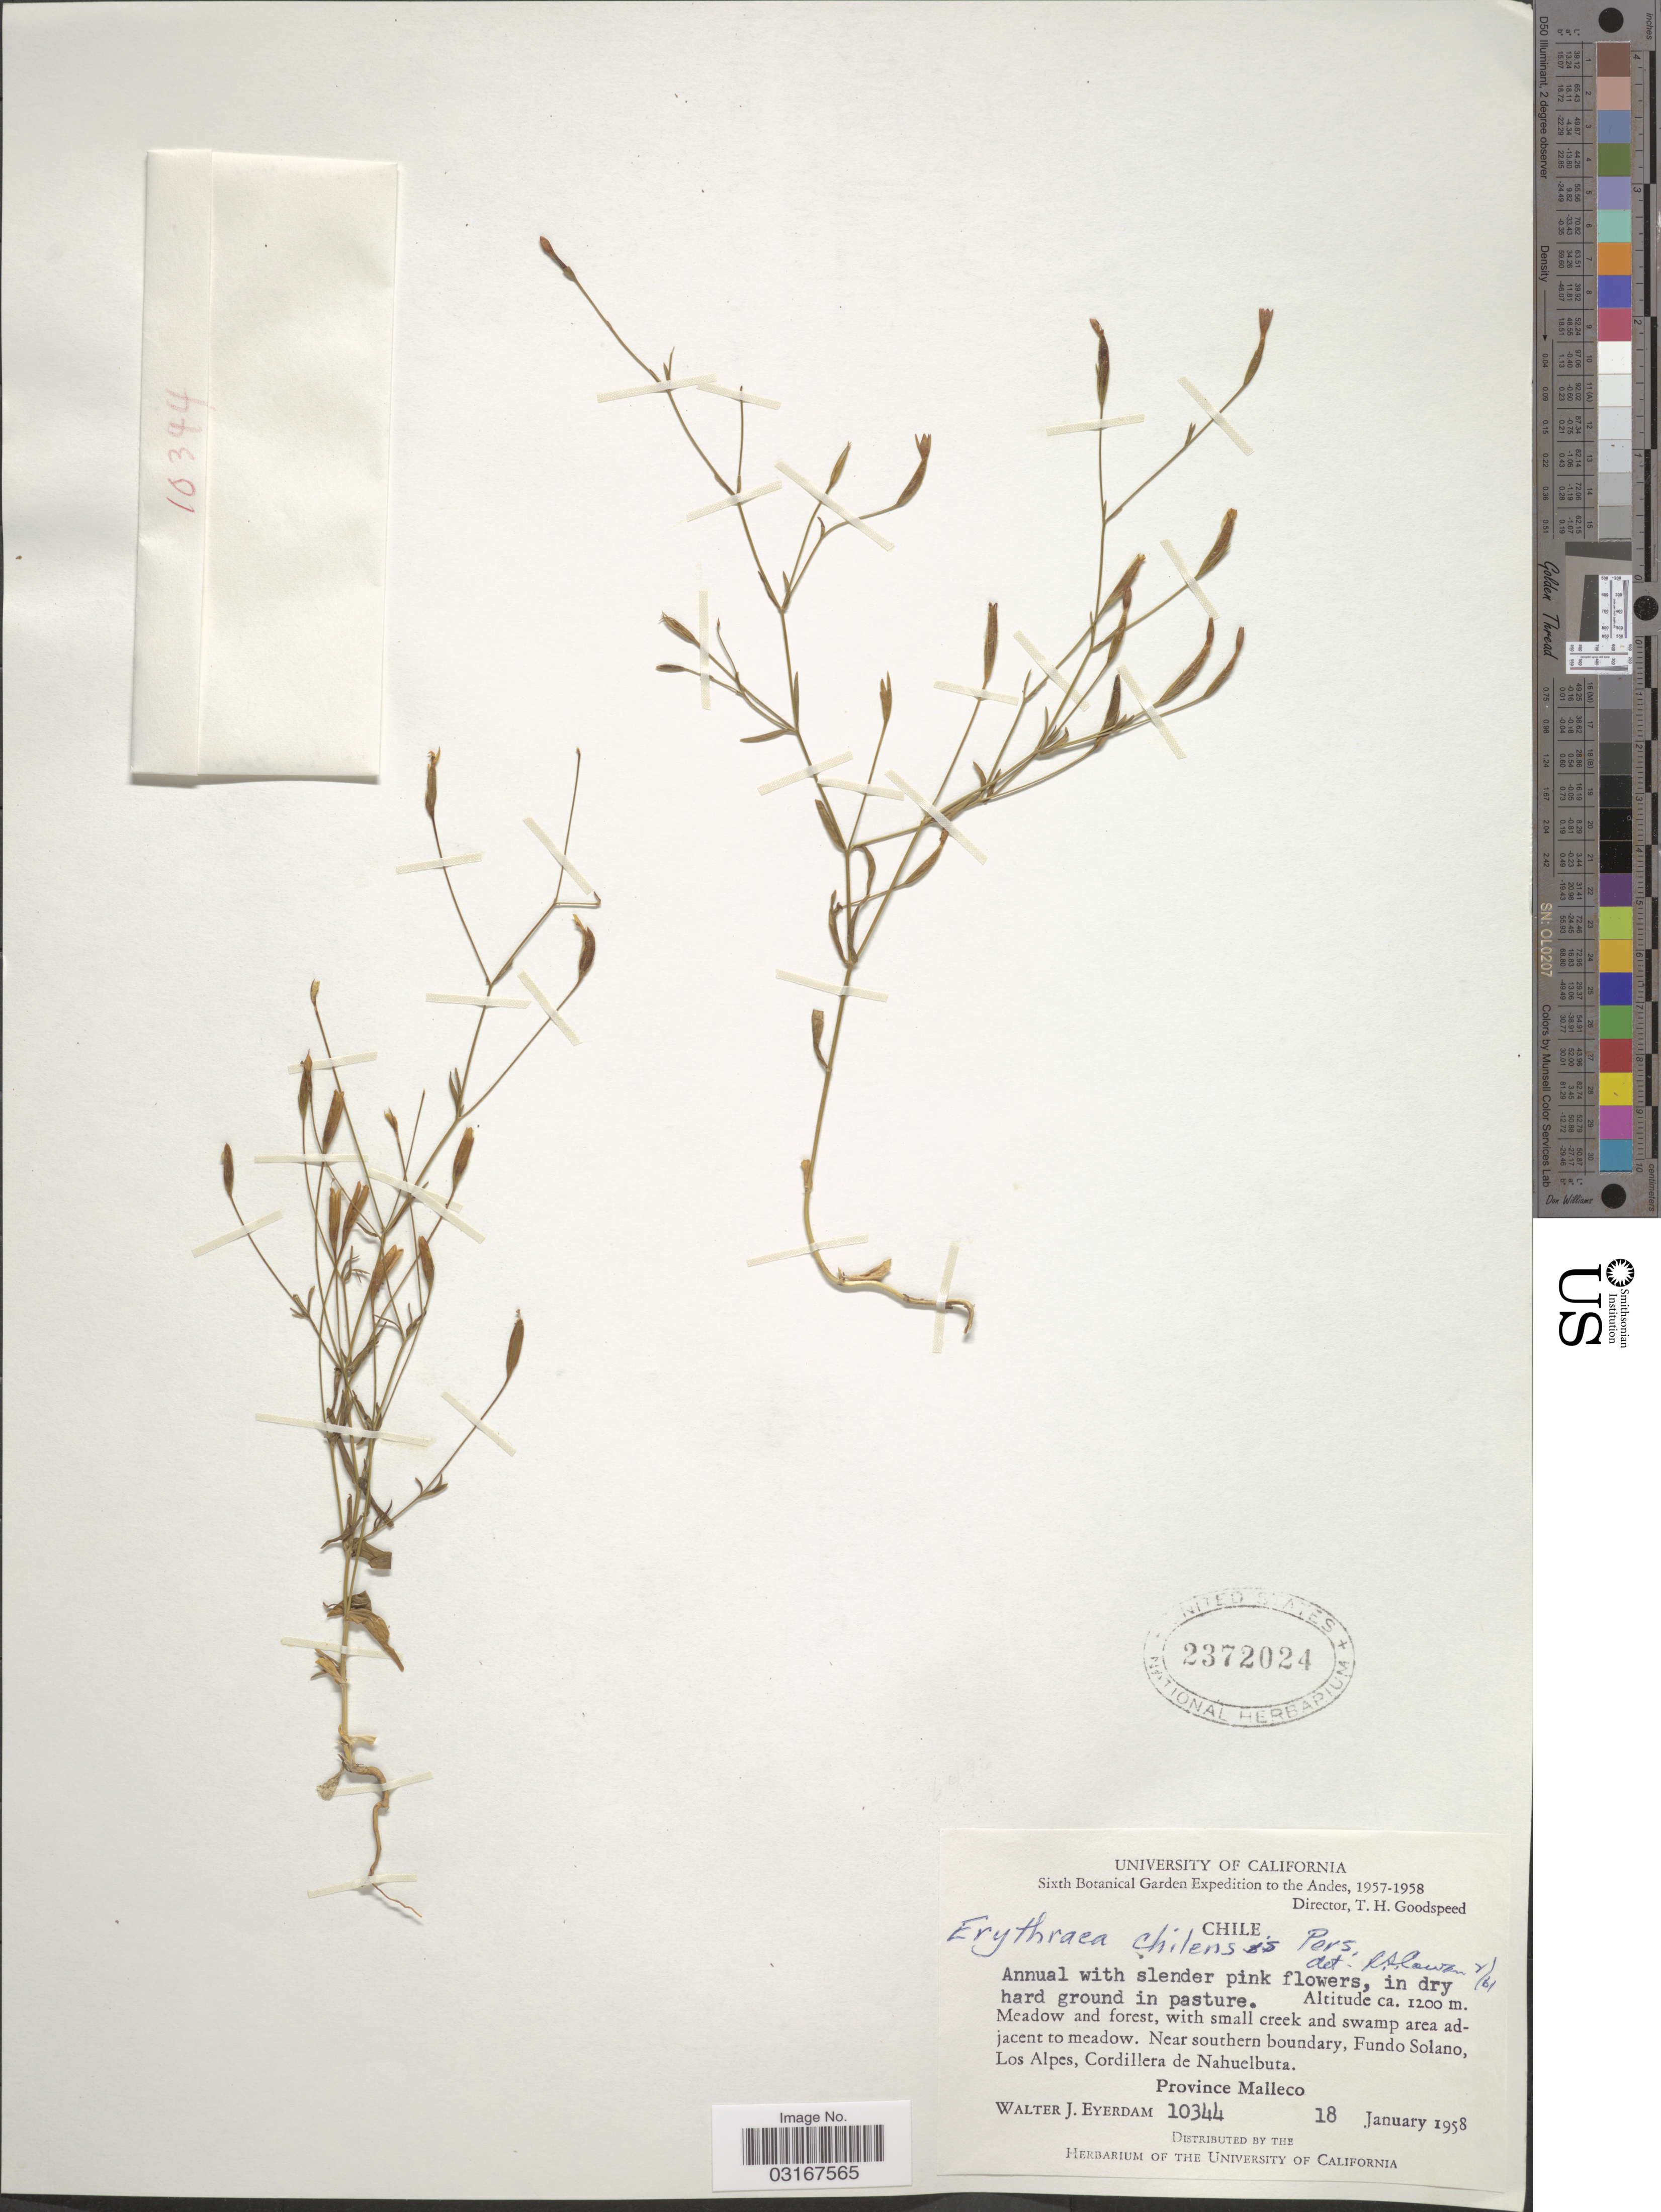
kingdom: Plantae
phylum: Tracheophyta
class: Magnoliopsida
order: Gentianales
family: Gentianaceae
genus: Centaurium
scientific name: Centaurium cachanlahuen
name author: B.L. Rob.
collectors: W. J. Eyerdam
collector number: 10344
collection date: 1958-01-18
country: Chile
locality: Andes. Near southern boundary, Fundo Solano, Los Alpes, Cordillera de Nahuelbuta. Province Malleco.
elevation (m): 1200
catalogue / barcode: US 2372024